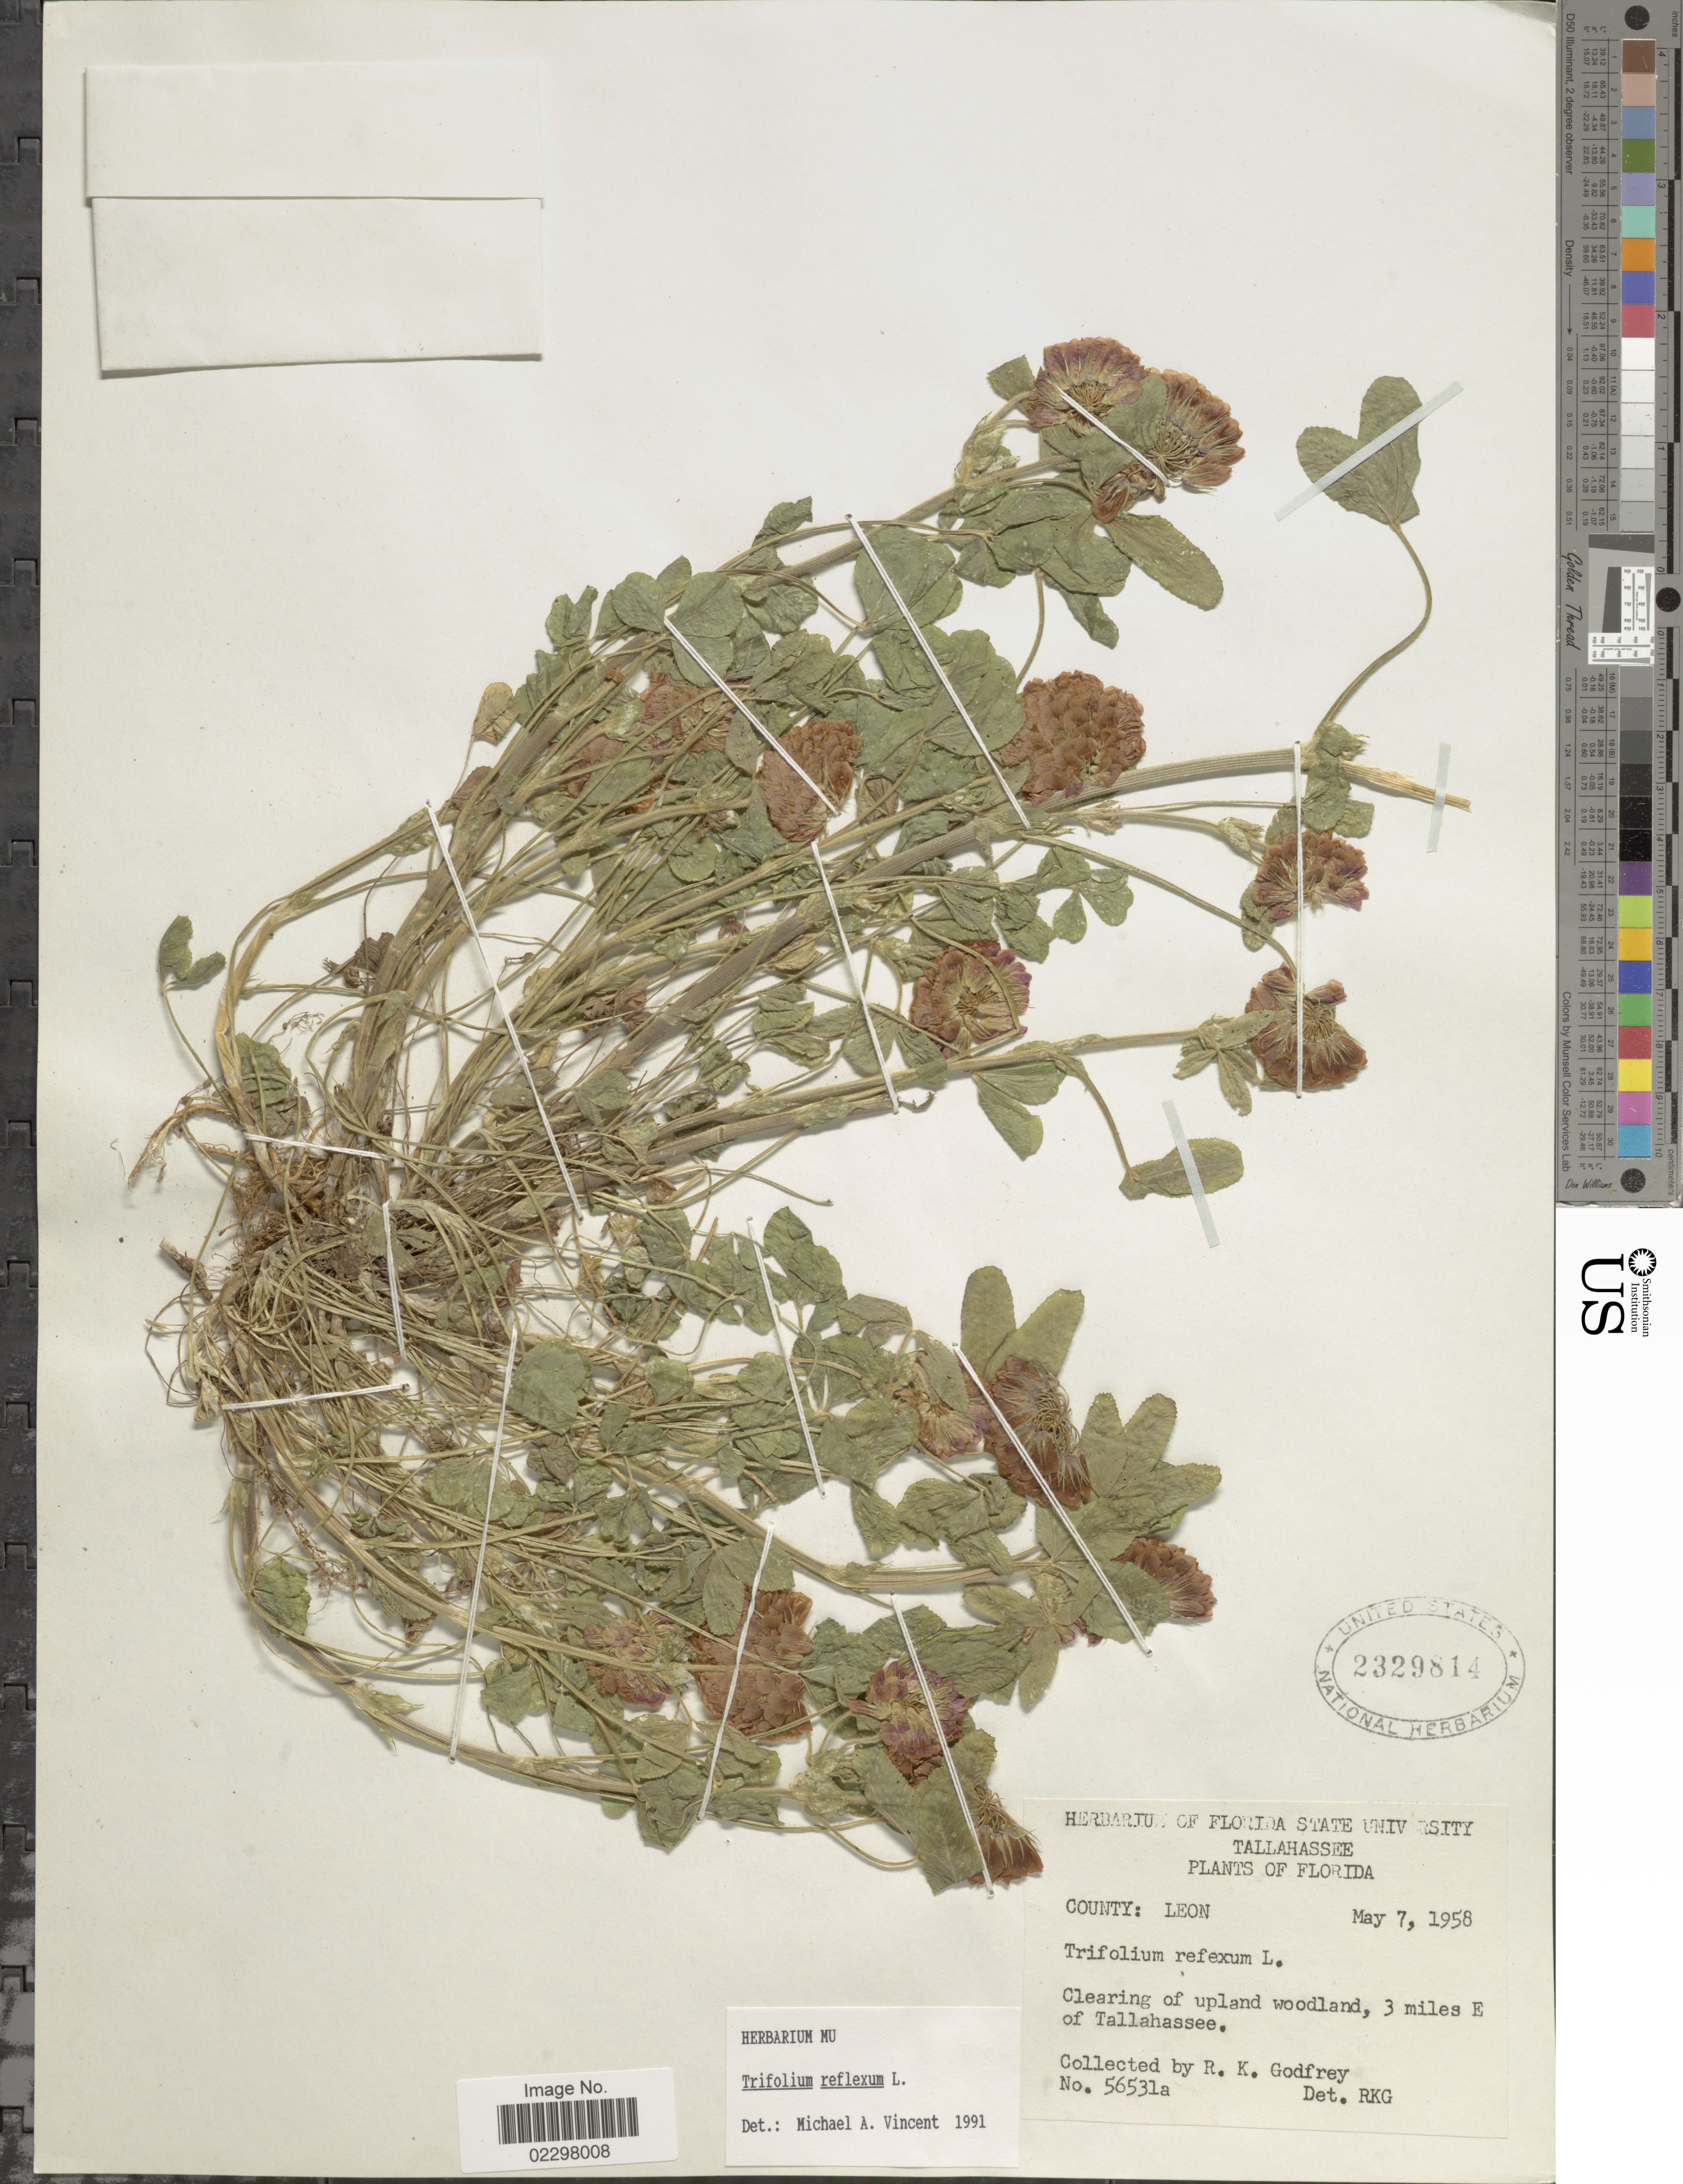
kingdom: Plantae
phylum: Tracheophyta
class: Magnoliopsida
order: Fabales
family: Fabaceae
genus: Trifolium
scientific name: Trifolium reflexum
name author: L.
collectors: R. K. Godfrey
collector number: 56531a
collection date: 1958-05-07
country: United States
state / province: Florida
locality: County: Leon, clearing of upland woodland, 3 miles E of Tallahassee.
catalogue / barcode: US 2329814